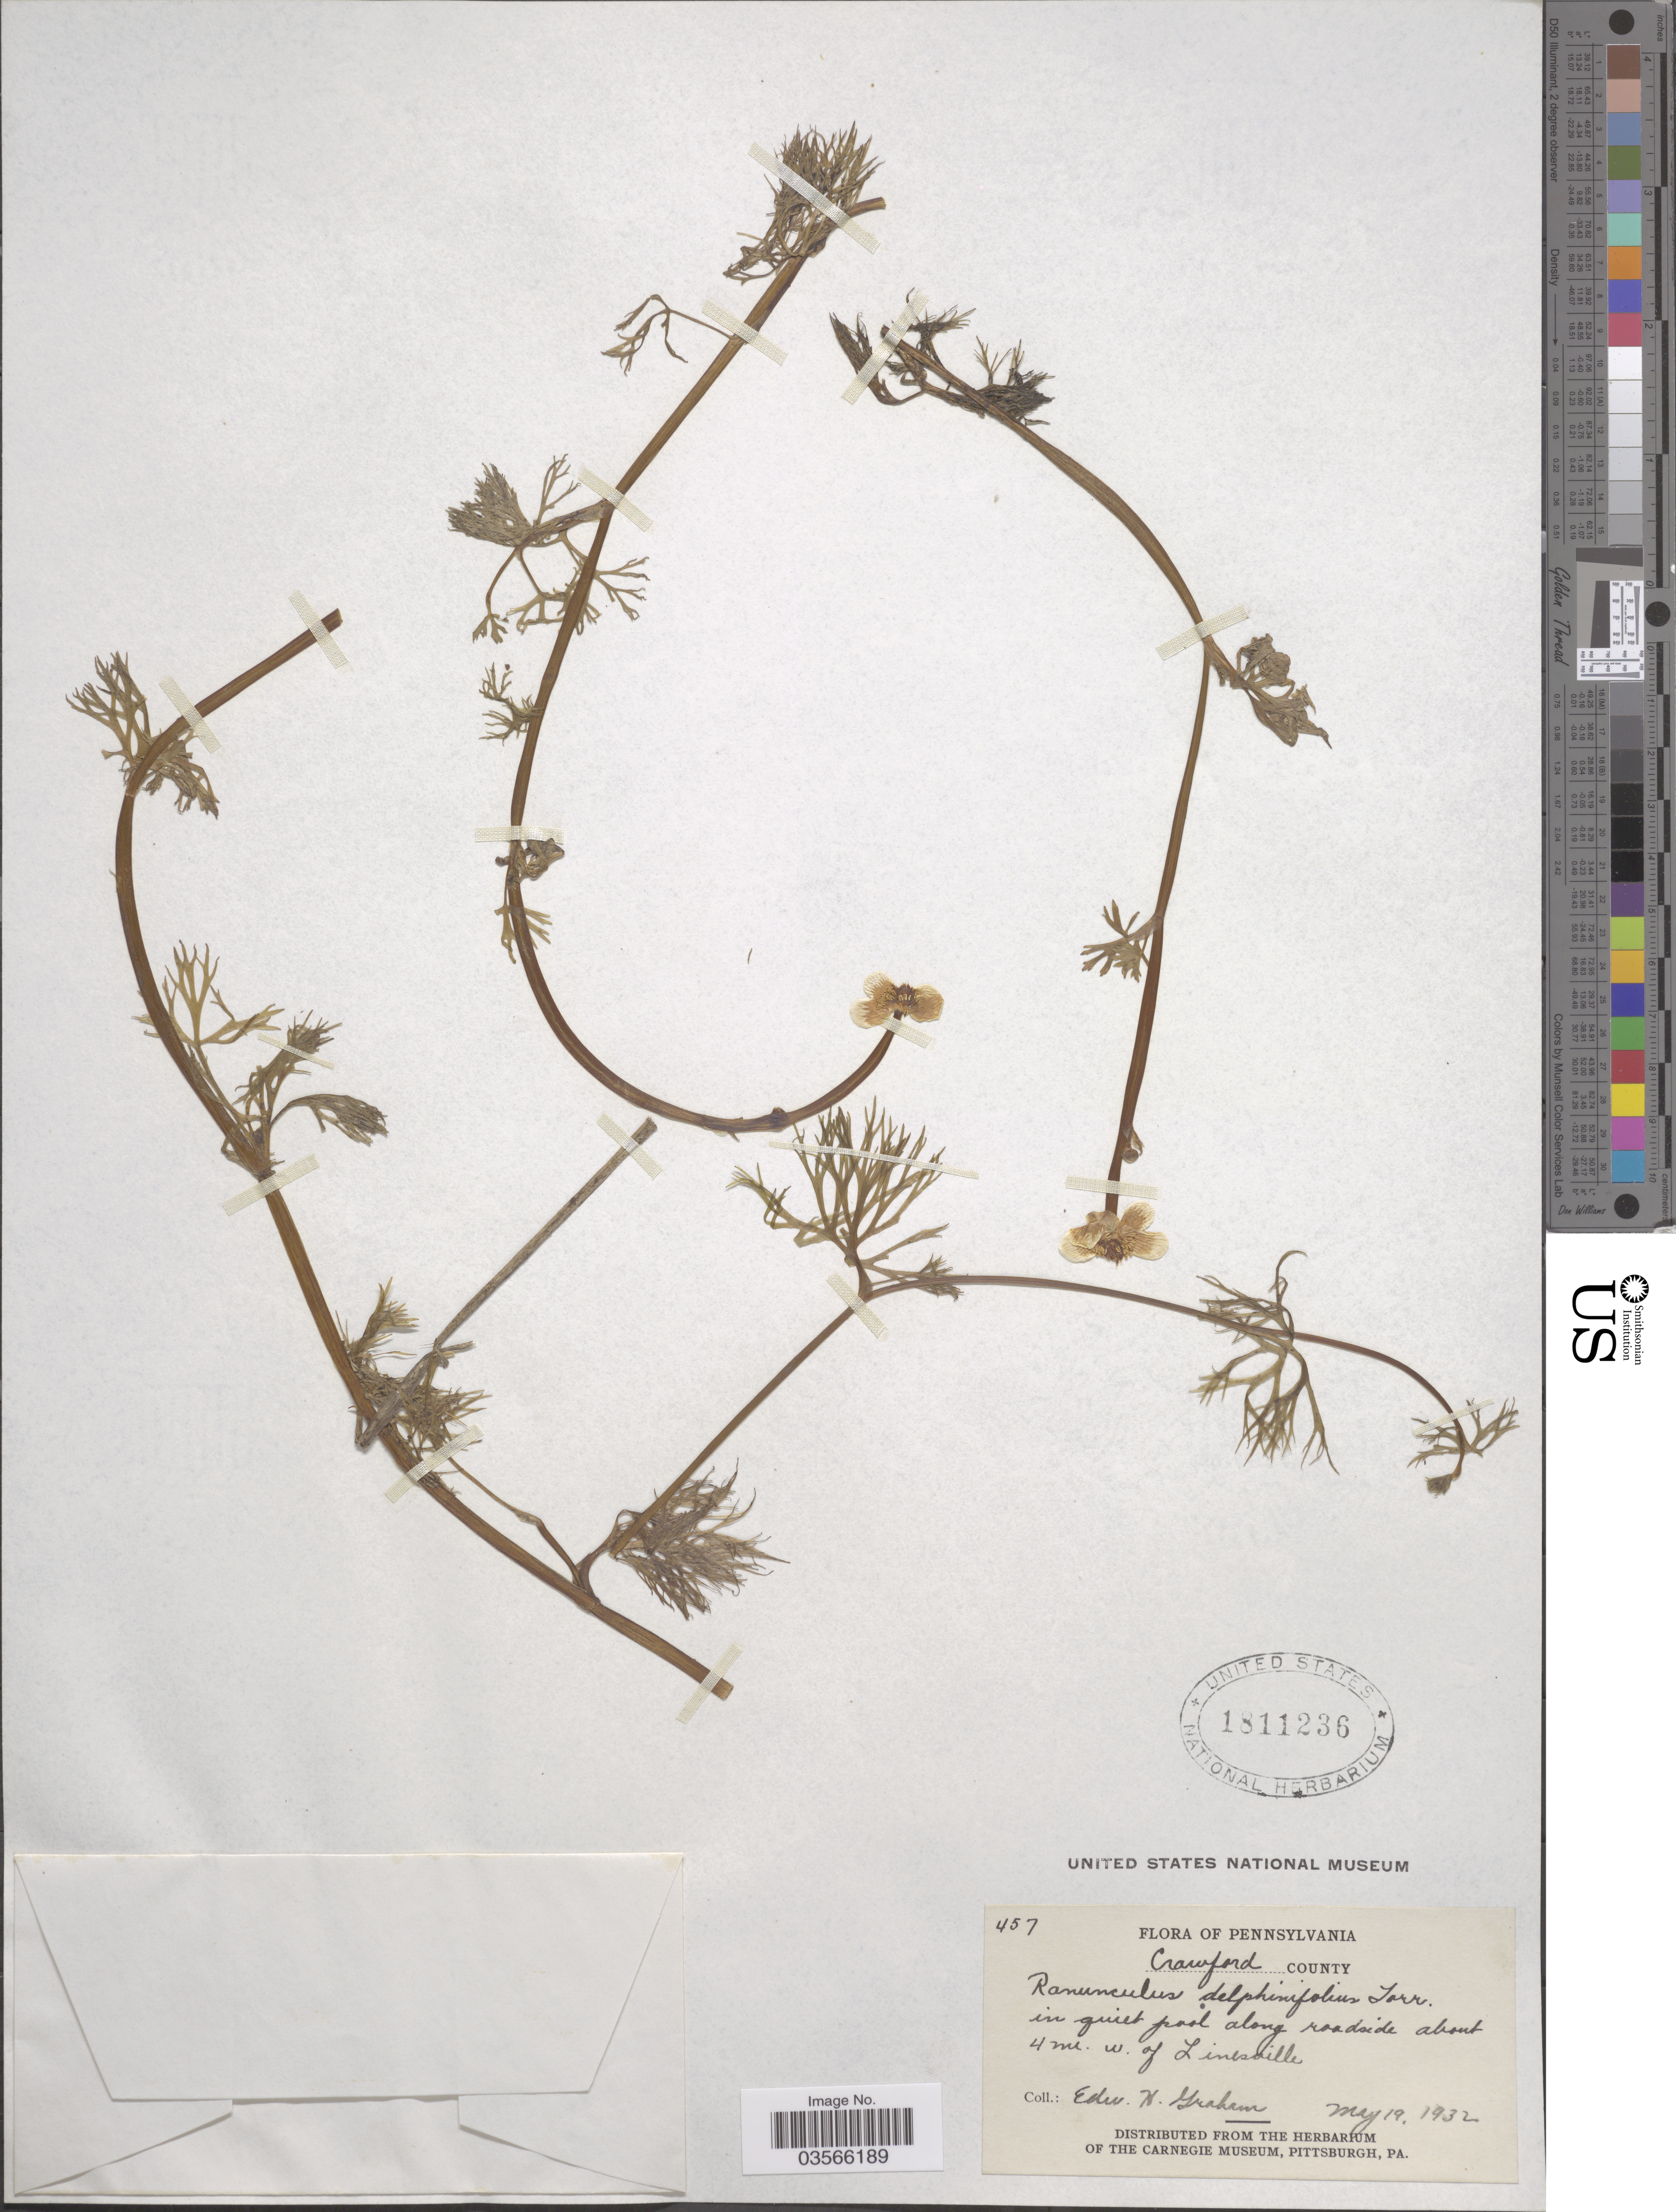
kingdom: Plantae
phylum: Tracheophyta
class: Magnoliopsida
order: Ranunculales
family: Ranunculaceae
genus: Ranunculus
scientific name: Ranunculus flabellaris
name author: Raf.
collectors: E. H. Graham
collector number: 457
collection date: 1932-05-19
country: United States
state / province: Pennsylvania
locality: Crawford County. In quiet pool along roadside about 4 mi. w. of Linesville.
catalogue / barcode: US 1811236